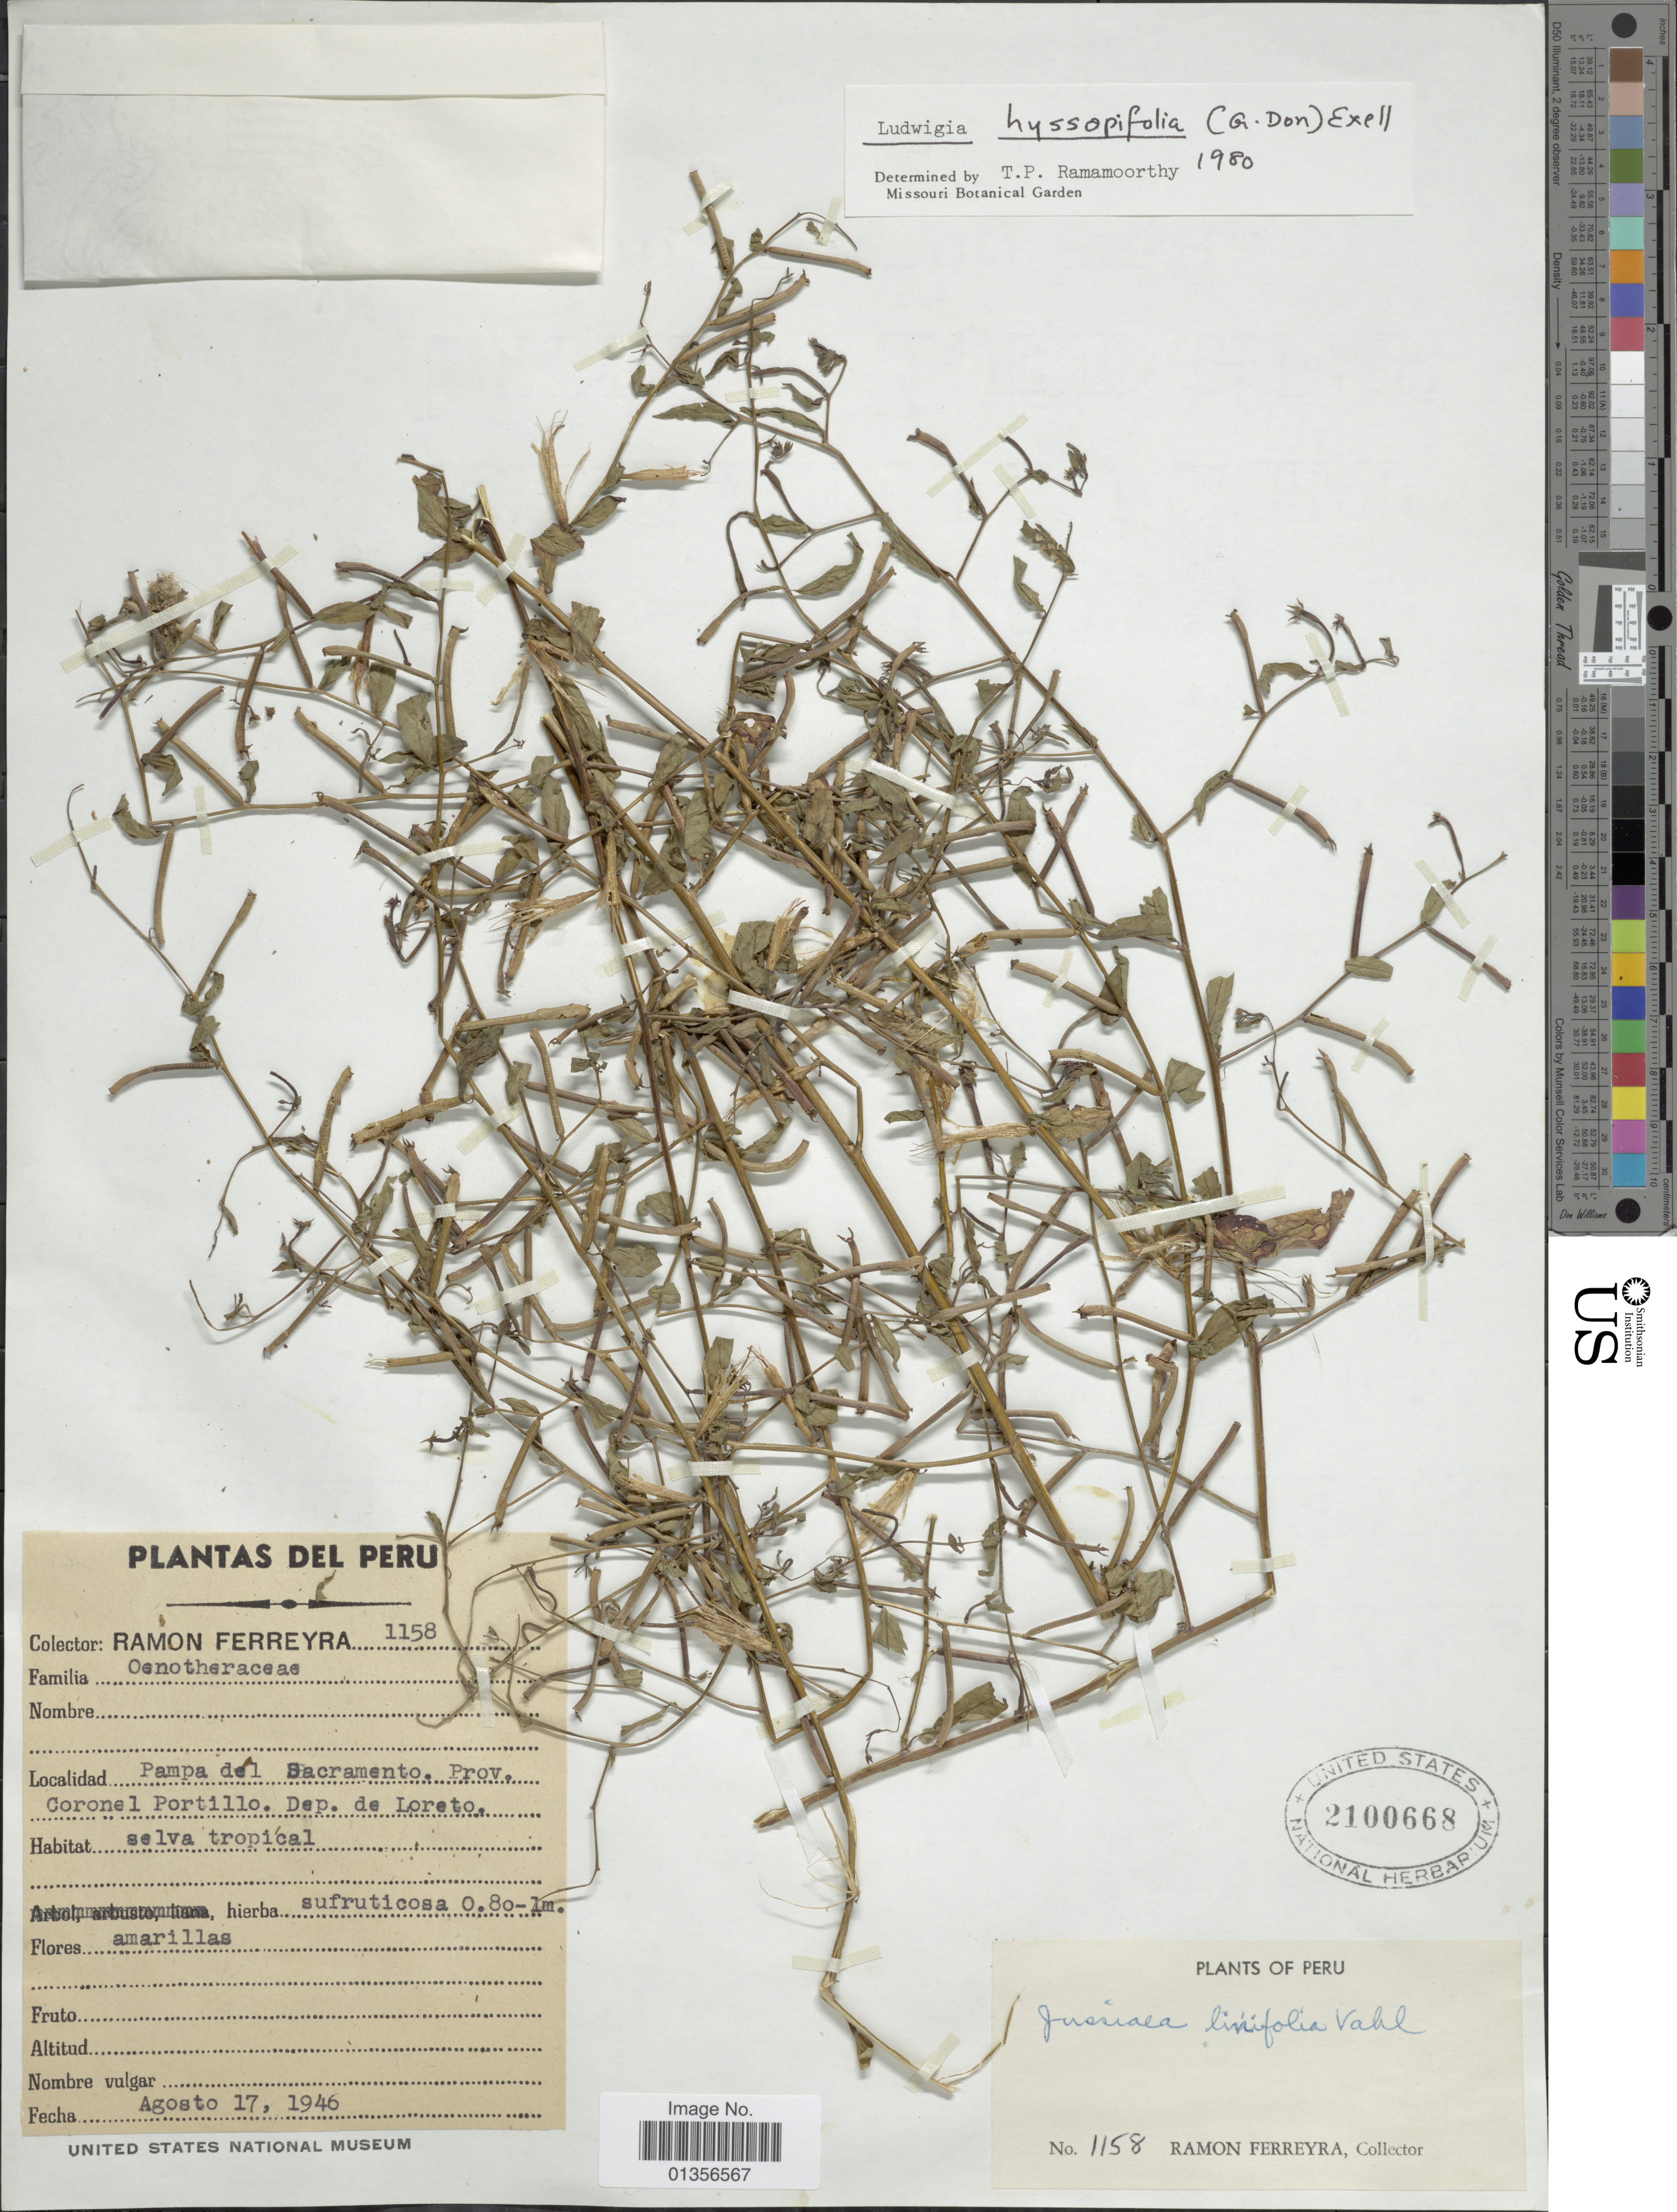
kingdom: Plantae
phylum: Tracheophyta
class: Magnoliopsida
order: Myrtales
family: Onagraceae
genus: Ludwigia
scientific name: Ludwigia hyssopifolia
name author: (G. Don) Exell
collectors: R. A. Ferreyra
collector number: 1158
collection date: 1946-08-17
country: Peru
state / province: Loreto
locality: Pampa del Sacramento. Prov. Coronel Portillo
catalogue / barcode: US 2100668